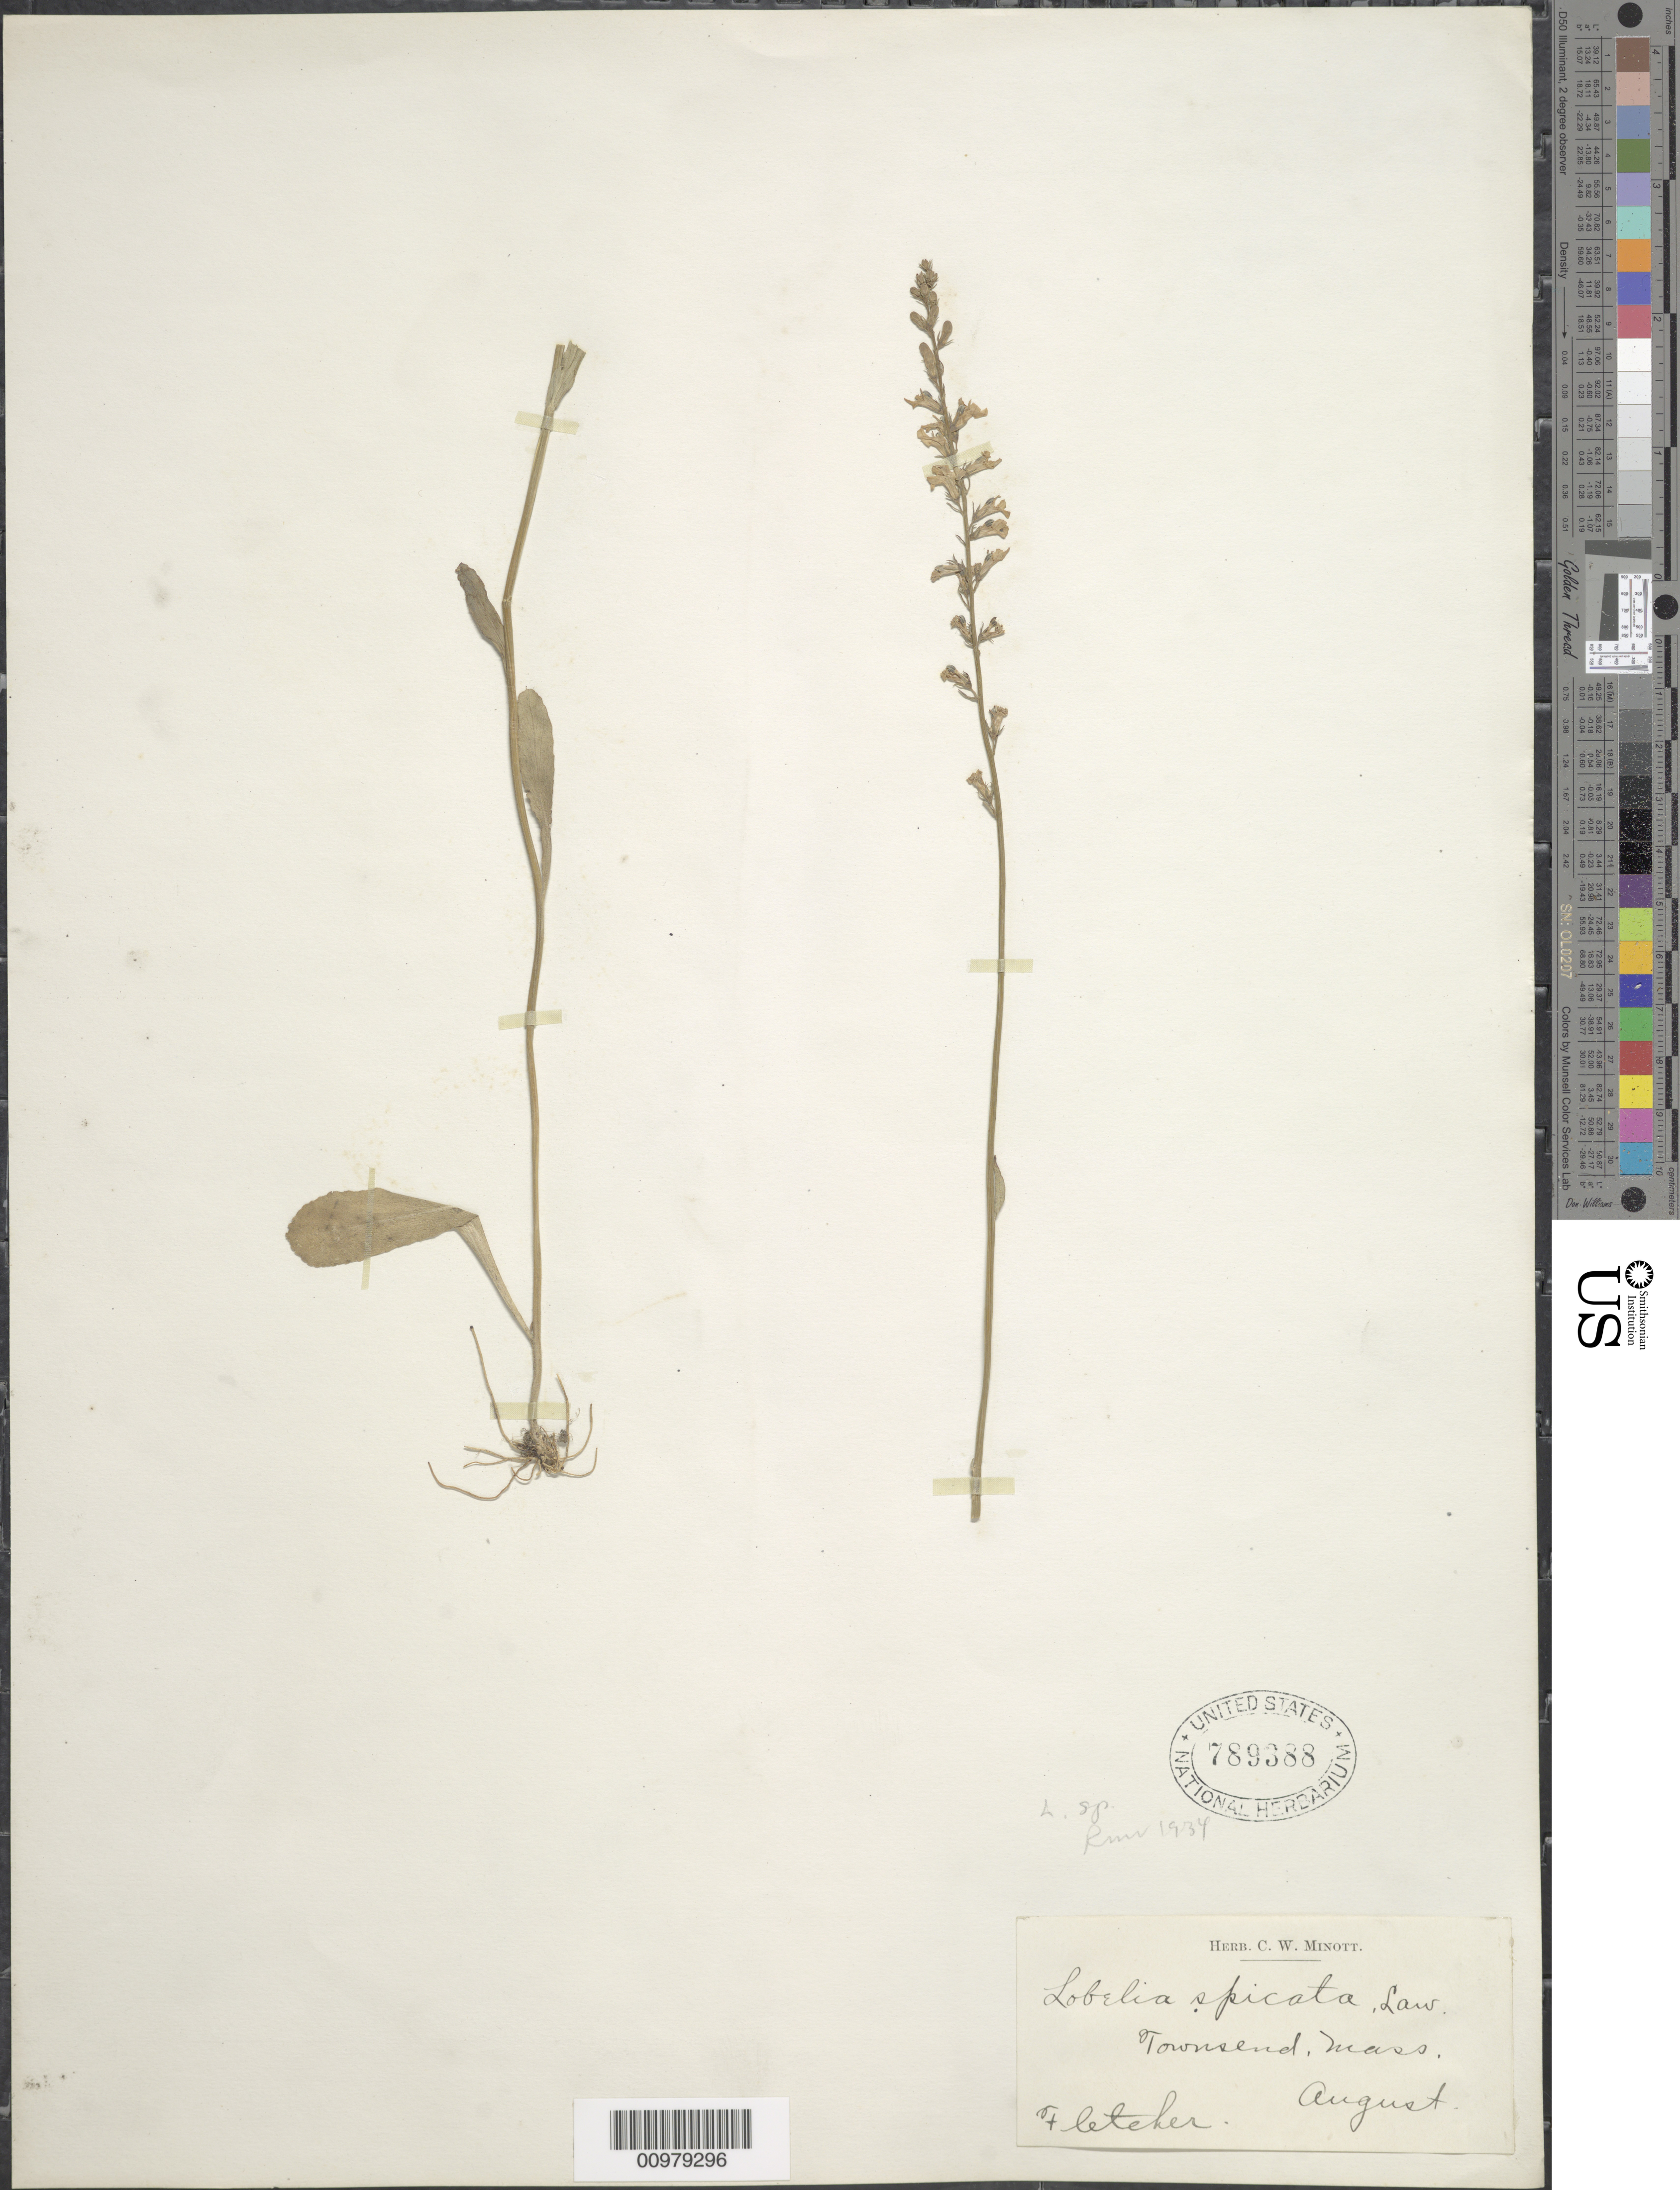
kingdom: Plantae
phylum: Tracheophyta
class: Magnoliopsida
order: Asterales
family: Campanulaceae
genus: Lobelia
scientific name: Lobelia spicata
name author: Lam.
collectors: A. Fletcher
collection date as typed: August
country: United States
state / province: Massachusetts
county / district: Middlesex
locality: Townsend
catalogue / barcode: US 789388